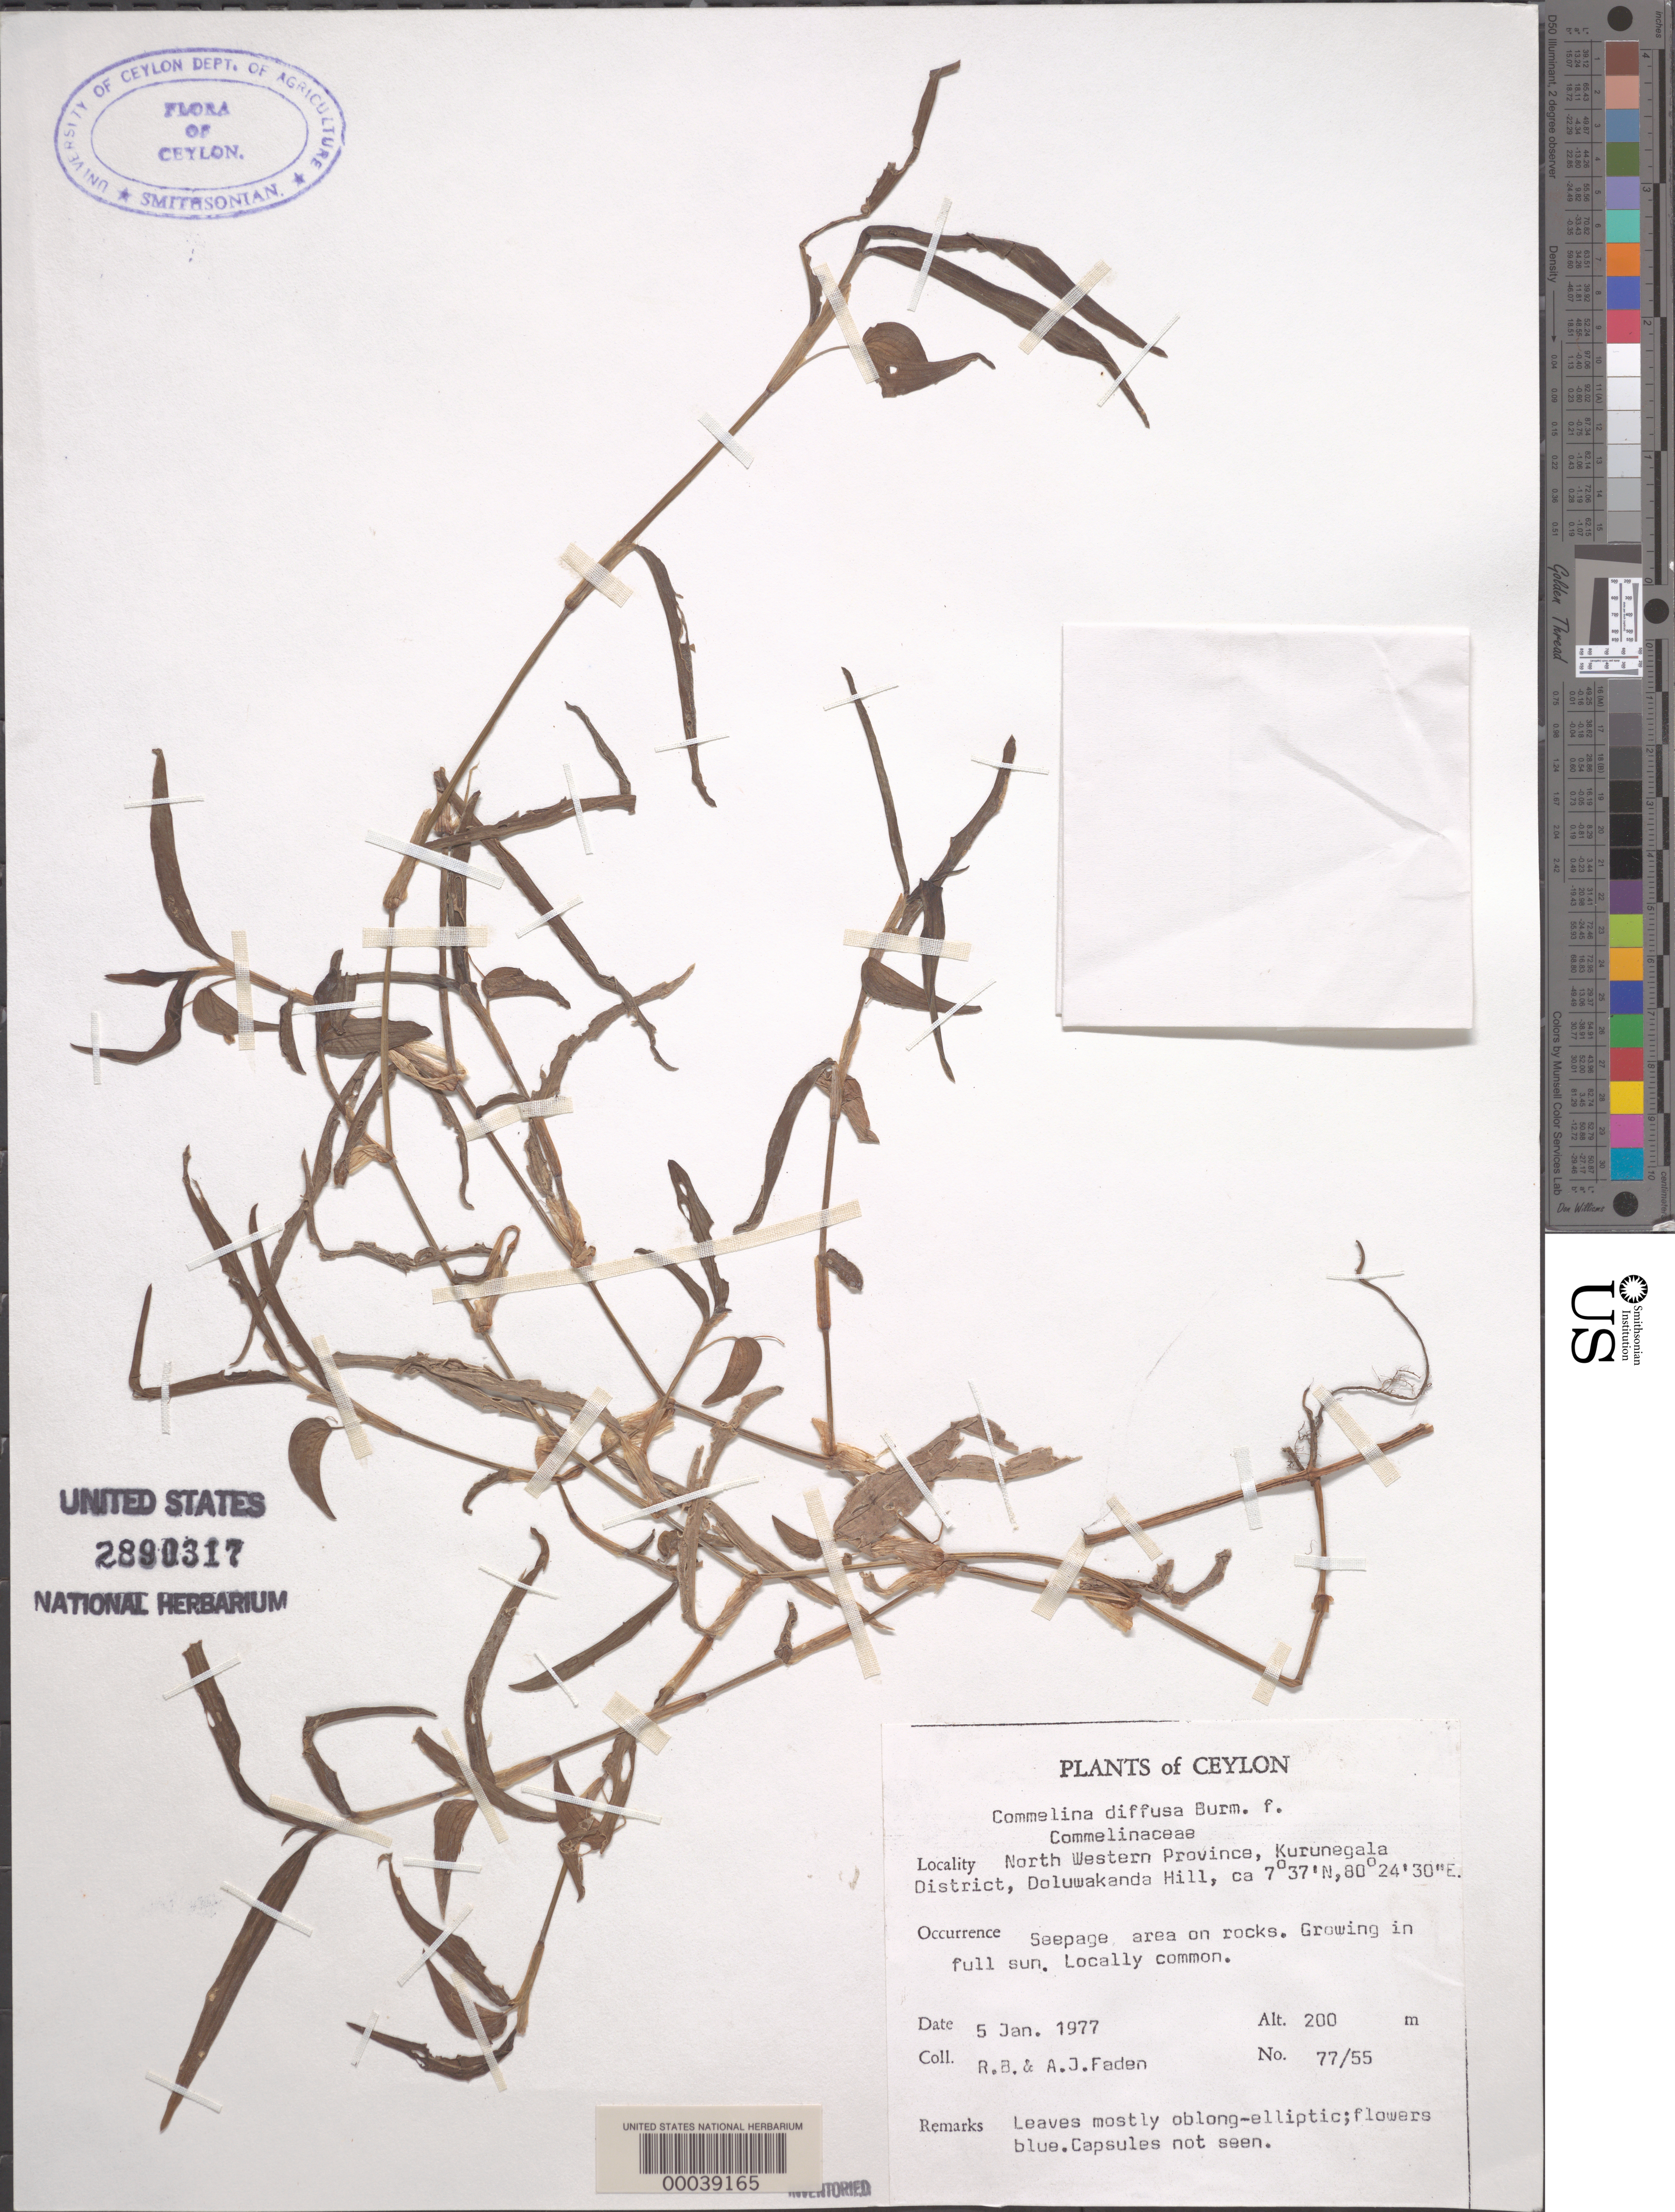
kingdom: Plantae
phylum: Tracheophyta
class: Liliopsida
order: Commelinales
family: Commelinaceae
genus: Commelina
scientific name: Commelina diffusa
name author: Burm. f.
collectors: R. B. Faden & A. J. Faden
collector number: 77/55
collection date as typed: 05 Jan 1977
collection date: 1977-01-05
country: Sri Lanka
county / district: Kurunegala Dist.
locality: Doluwakanda hills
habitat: Seepage area on rocks; full sun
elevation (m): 200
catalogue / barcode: US 2890317